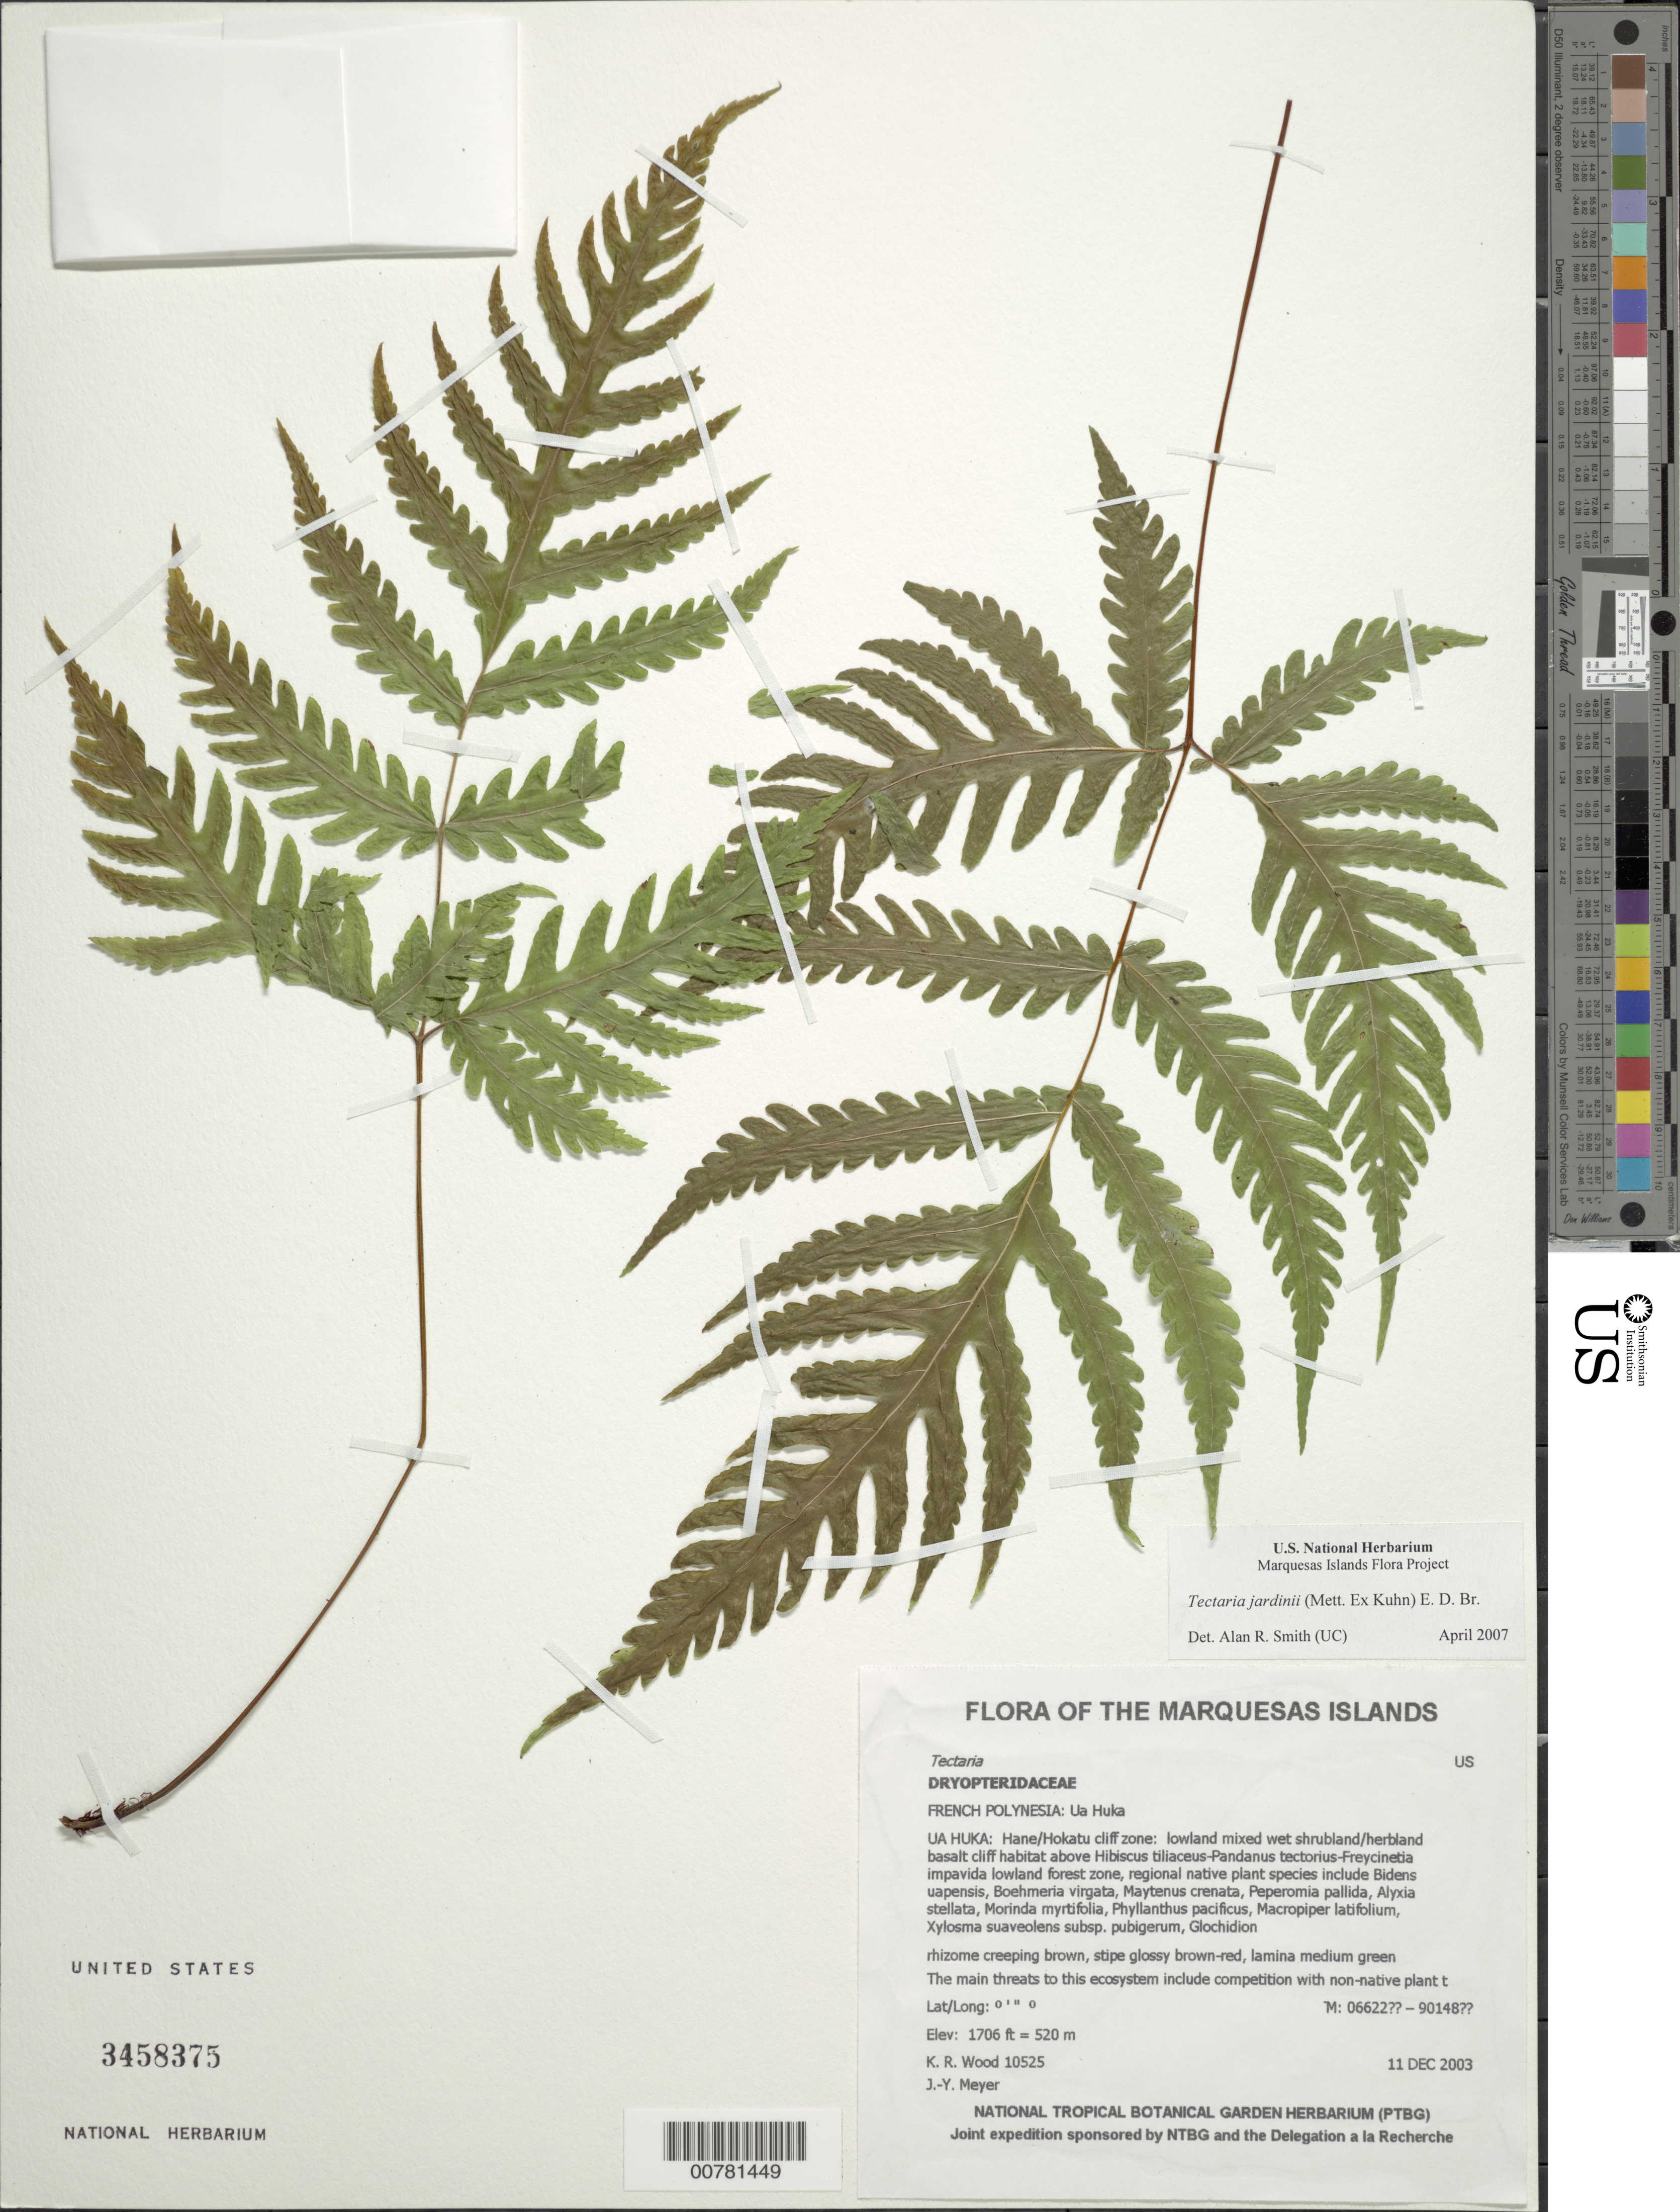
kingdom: Plantae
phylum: Tracheophyta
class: Polypodiopsida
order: Polypodiales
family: Tectariaceae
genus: Tectaria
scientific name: Tectaria jardinii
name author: (Mett. ex Kuhn) E.D. Br.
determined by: Smith, Alan R., (UC)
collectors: K. R. Wood & J.-Y. Meyer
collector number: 10525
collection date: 2003-12-11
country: French Polynesia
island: Ua Huka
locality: Hane/Hokatu cliff zone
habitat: Lowland mixed wet shrubland/herbland basalt cliff habitat above Hibiscus tiliaceus - Pandanus tectorius - Freycinetia impavida lowland forest zone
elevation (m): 520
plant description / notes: Competition with non-native plant taxa such as Psidium guajava, Ageratum conyzoides, Zingiber zerumbet, Paspalum conjugatum, Coffea arabica, Oplismenus compositus, and Kyllinga brevifolia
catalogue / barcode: US 3458375